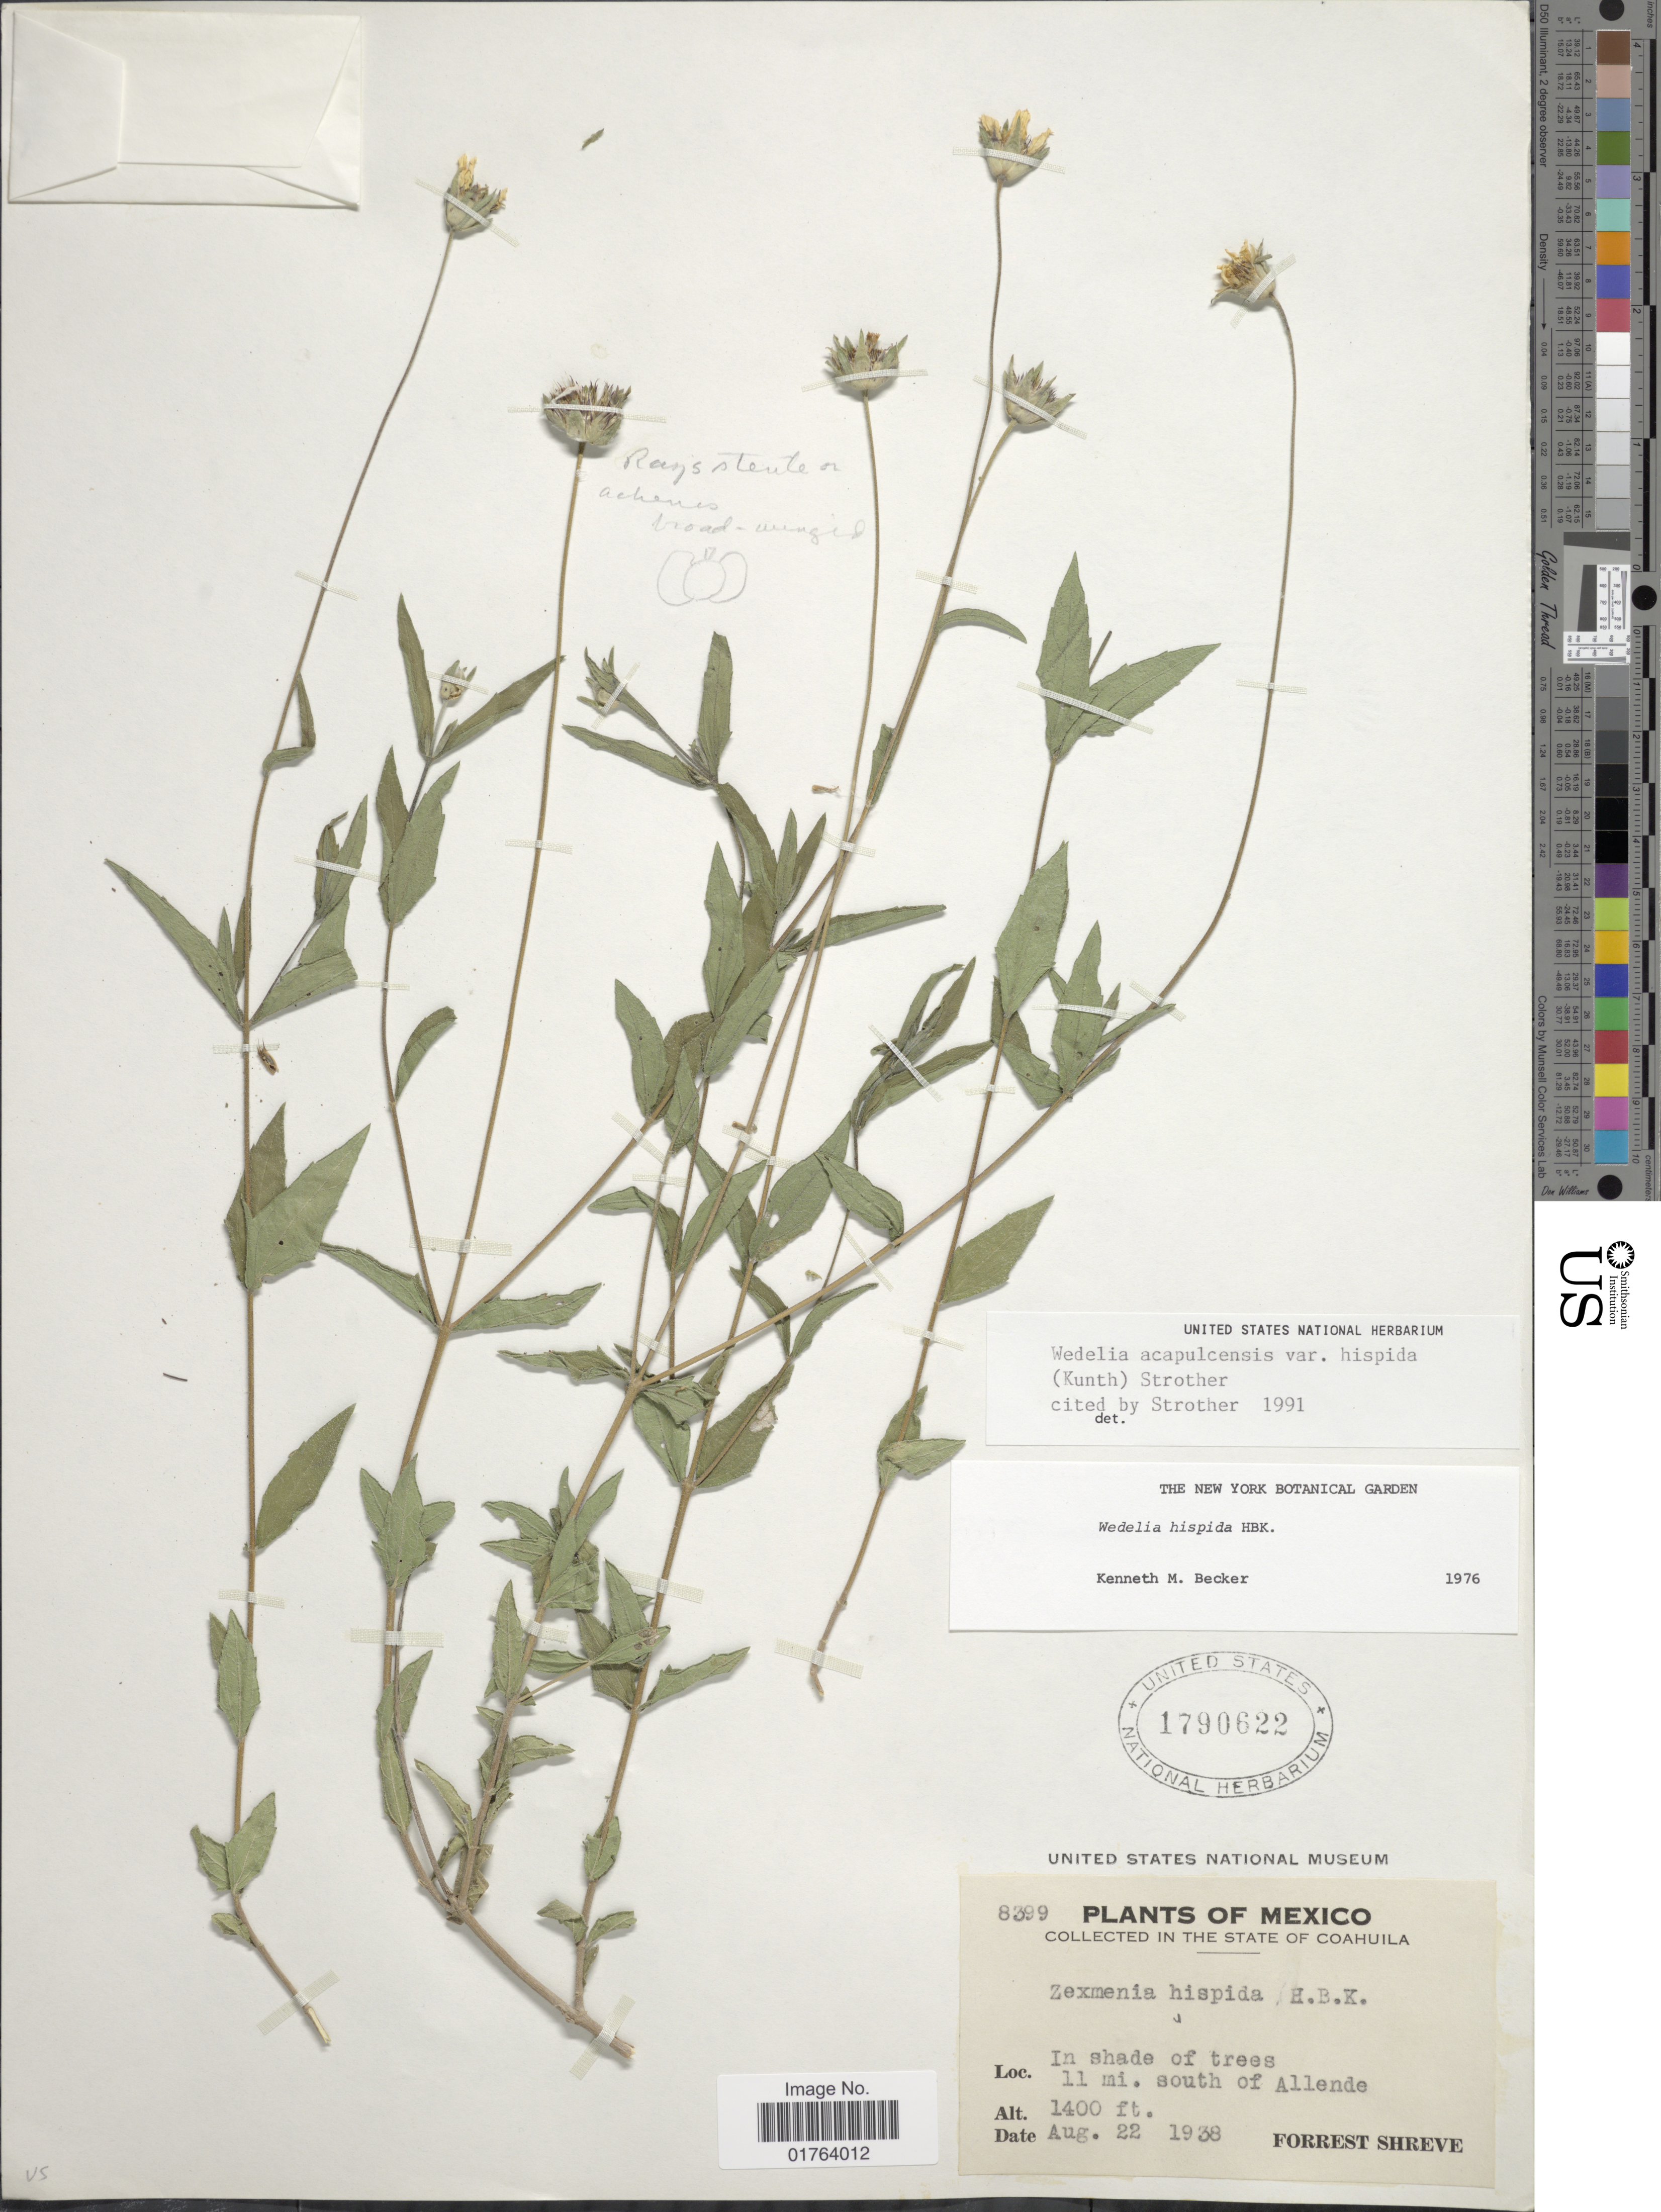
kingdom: Plantae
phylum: Tracheophyta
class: Magnoliopsida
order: Asterales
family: Asteraceae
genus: Wedelia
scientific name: Wedelia acapulcensis var. hispida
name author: (Kunth) Strother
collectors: F. Shreve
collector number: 8399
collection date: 1938-08-22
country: Mexico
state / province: Coahuila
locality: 11 mi. south of Allende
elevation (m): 427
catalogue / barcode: US 1790622